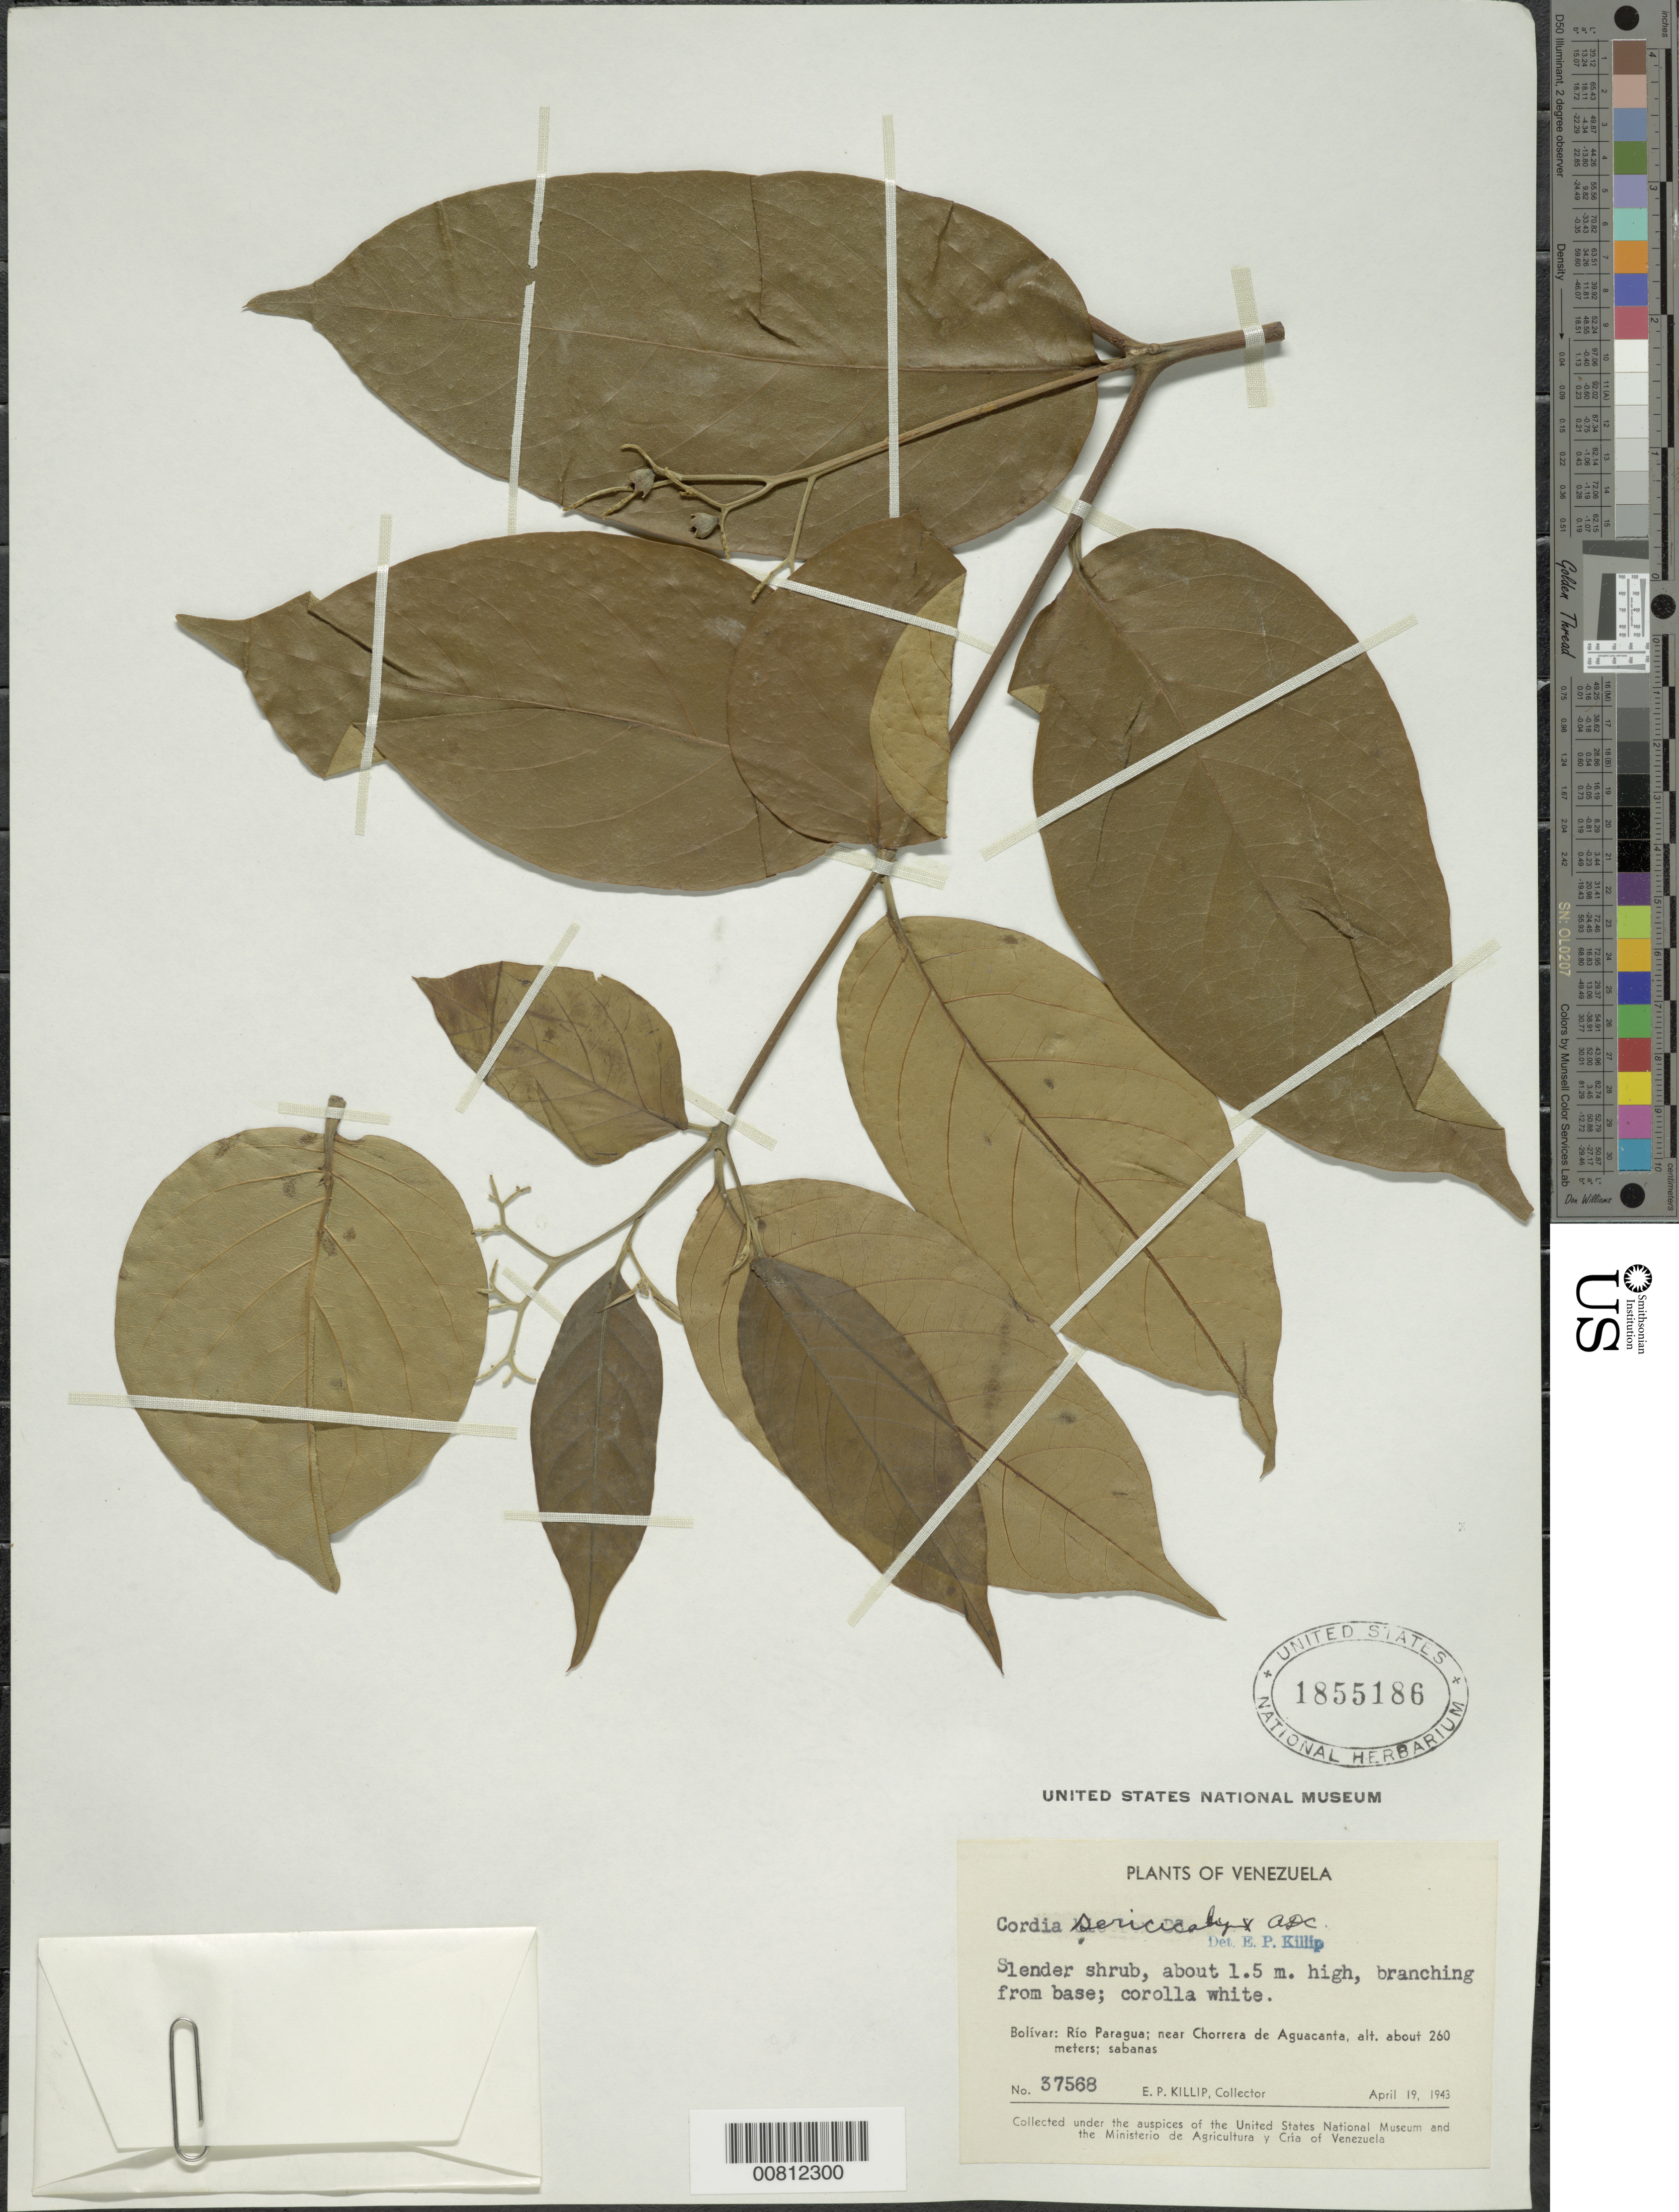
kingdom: Plantae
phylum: Tracheophyta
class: Magnoliopsida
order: Boraginales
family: Cordiaceae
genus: Cordia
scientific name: Cordia sericicalyx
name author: DC.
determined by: Killip, Ellsworth P.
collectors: E. P. Killip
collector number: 37568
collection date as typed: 19-Apr-43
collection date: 1943-04-19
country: Venezuela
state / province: Bolívar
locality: Río Paragua, near Chorrera de Aguacanta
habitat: Sabanas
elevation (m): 260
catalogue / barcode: US 1855186